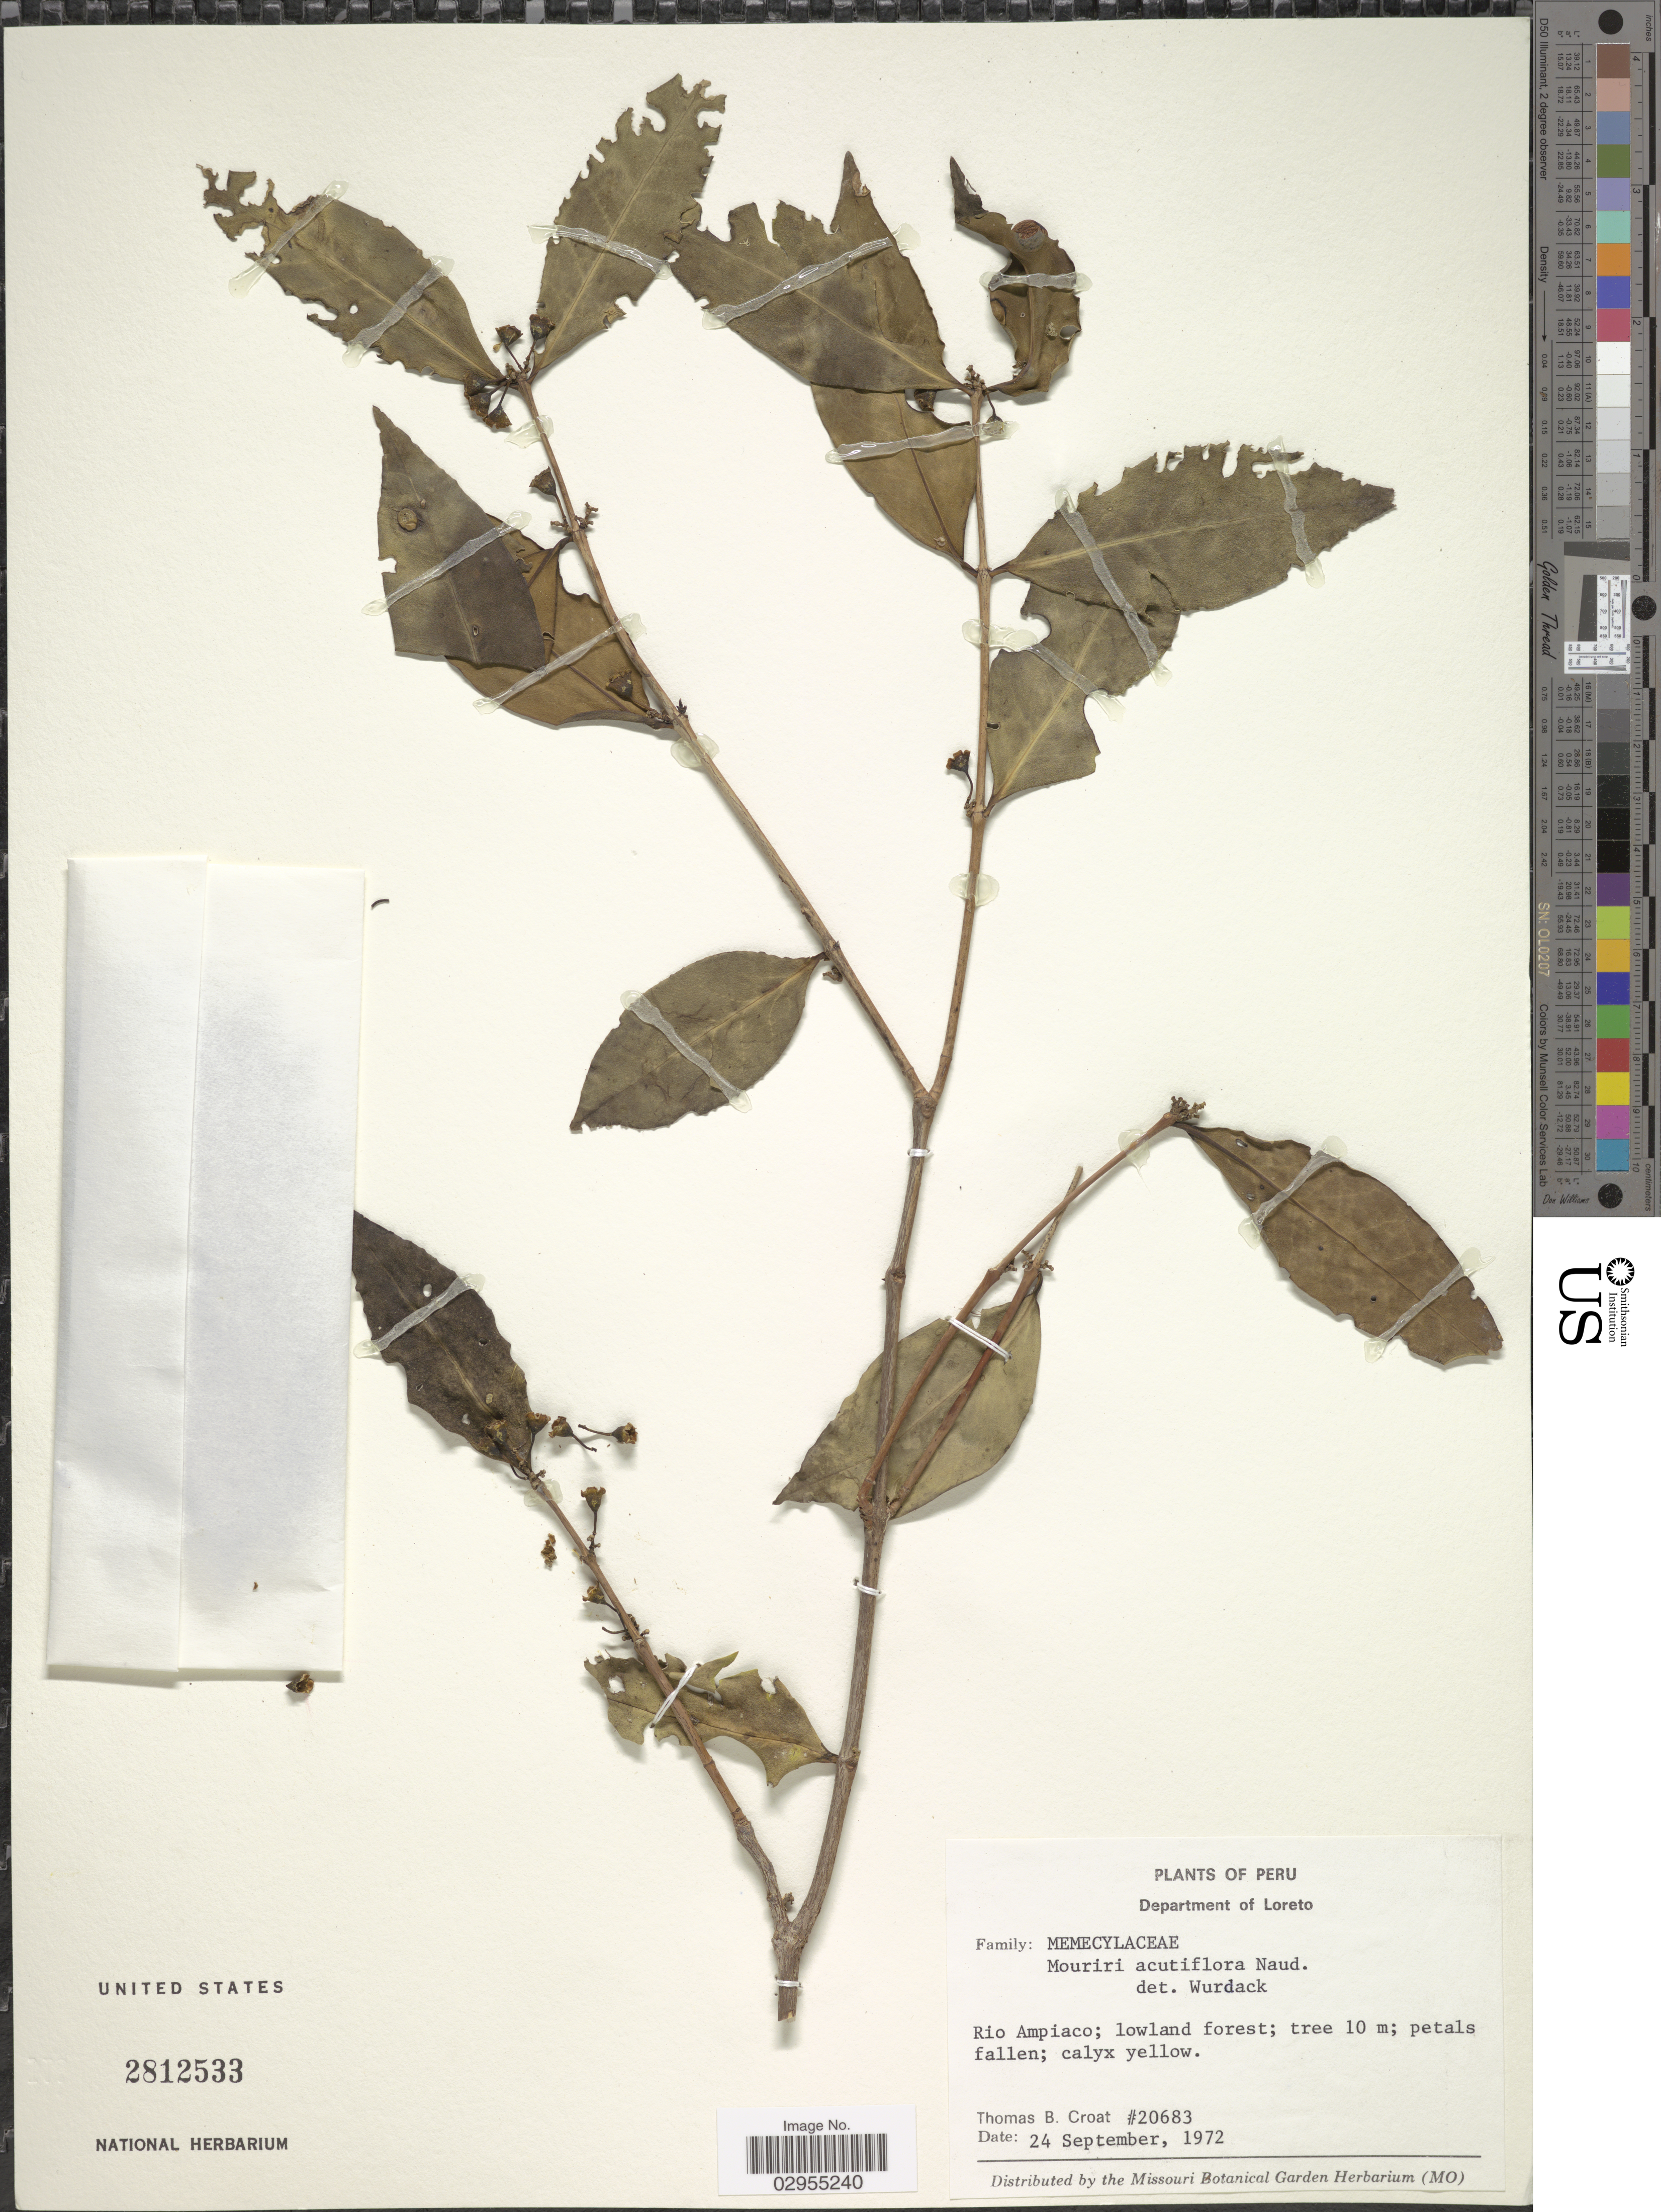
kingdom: Plantae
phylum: Tracheophyta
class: Magnoliopsida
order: Myrtales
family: Melastomataceae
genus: Mouriri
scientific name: Mouriri acutiflora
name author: Naudin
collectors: T. B. Croat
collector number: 20683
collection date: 1972-09-24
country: Peru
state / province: Loreto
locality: Department of Loreto. Rio Ampiaco; lowland forest.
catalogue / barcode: US 2812533